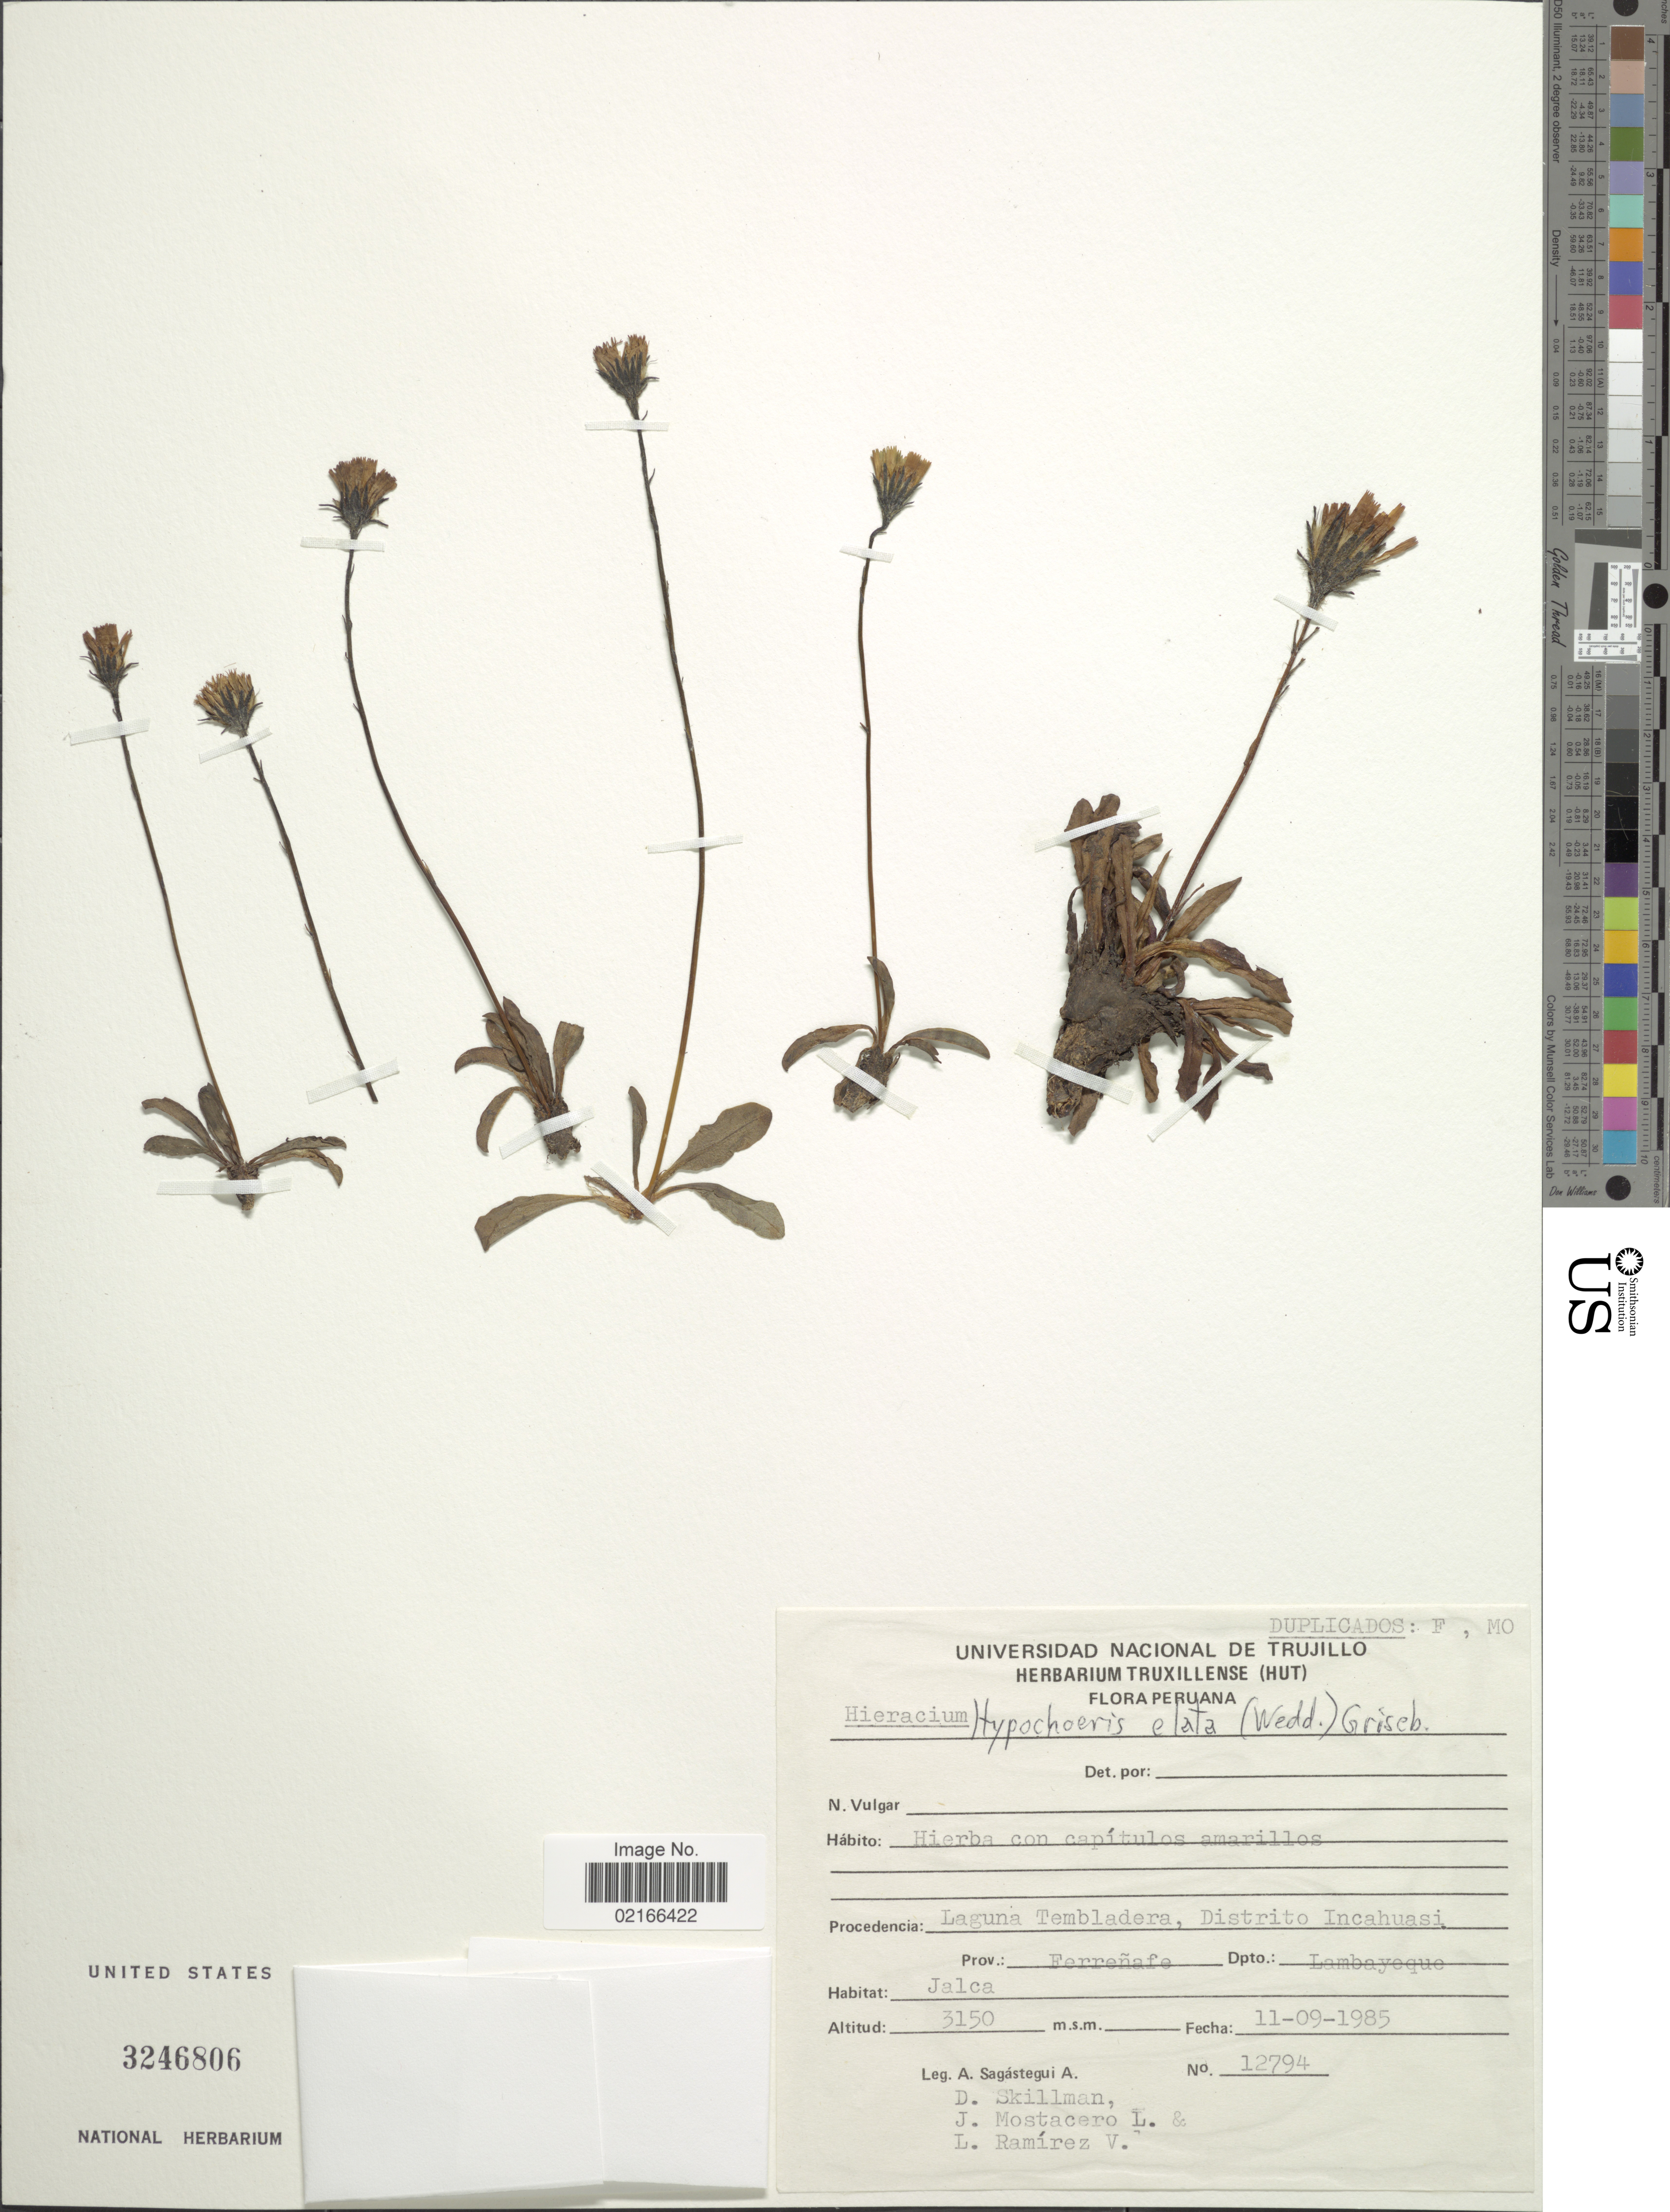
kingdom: Plantae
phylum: Tracheophyta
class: Magnoliopsida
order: Asterales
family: Asteraceae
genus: Hypochaeris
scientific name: Hypochaeris elata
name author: (Wedd.) Griseb.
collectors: A. Sagástegui A., D. Skillman, J. Mostacero L. & L. Ramirez V.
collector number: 12794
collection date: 1985-09-11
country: Peru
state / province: Lambayeque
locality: Laguna Tembladera, Distrito Incahuasi. Prov.: Ferreñafe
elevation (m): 3150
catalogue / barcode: US 3246806